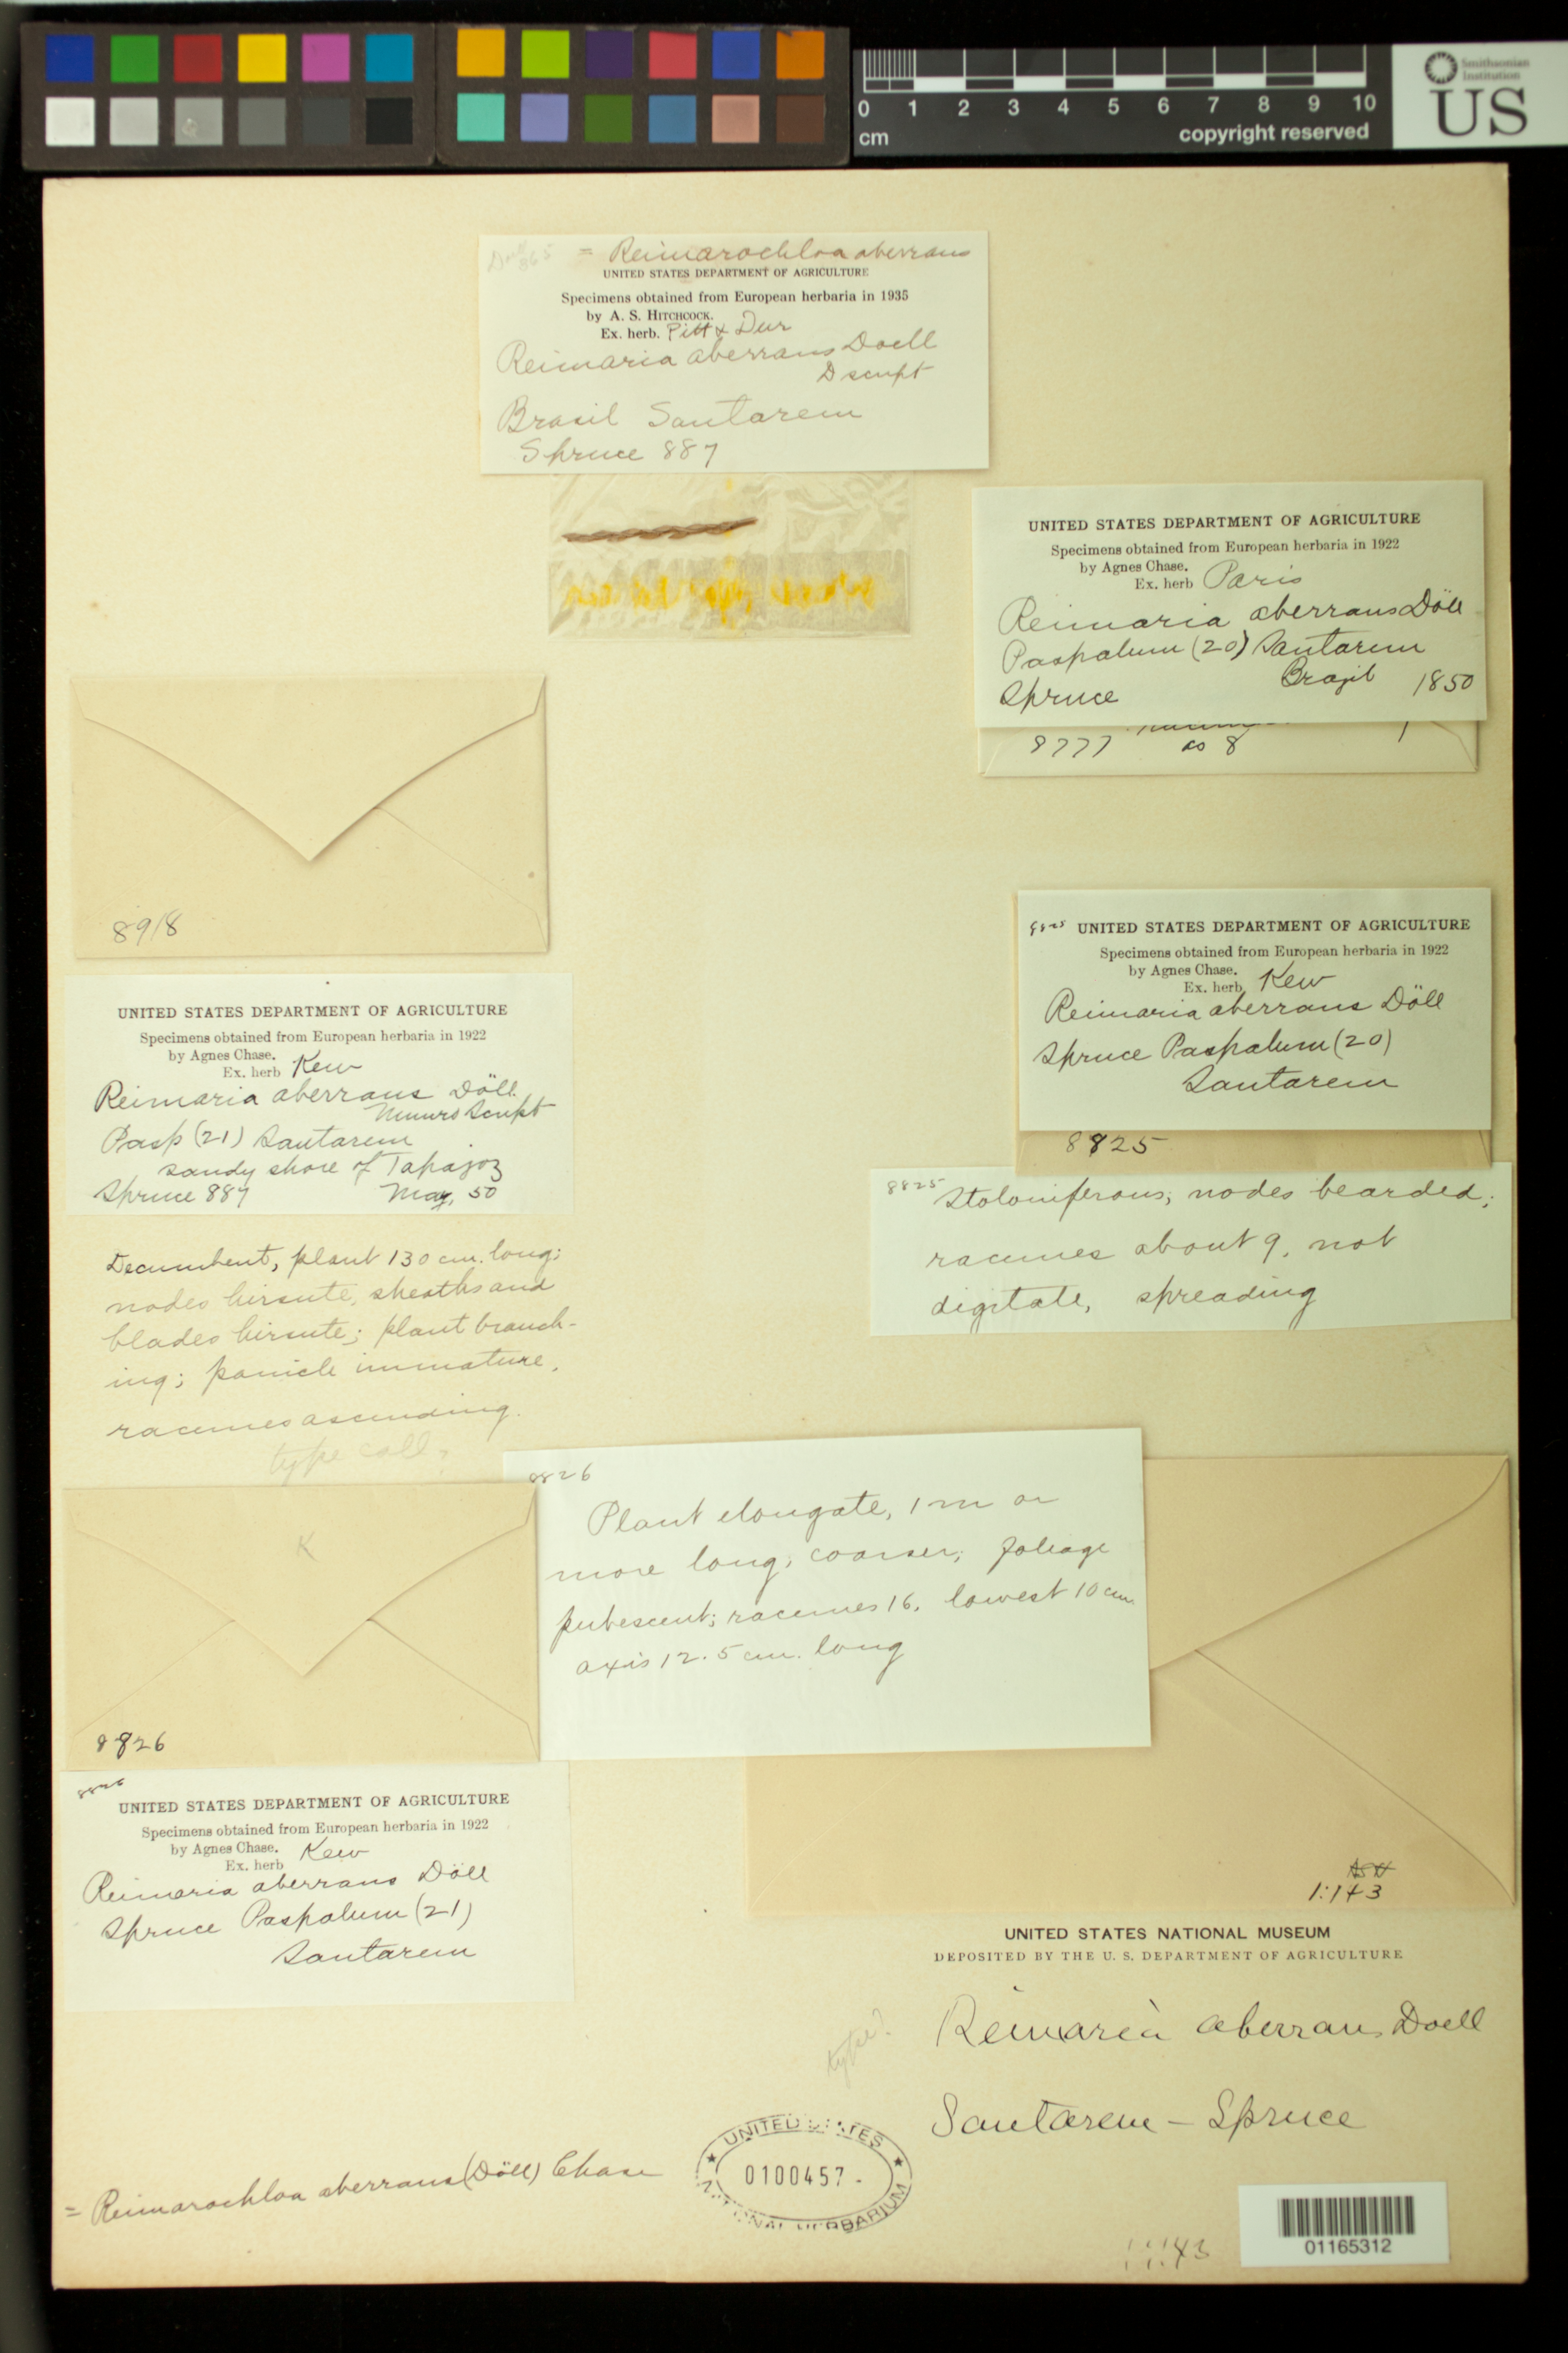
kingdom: Plantae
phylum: Tracheophyta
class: Liliopsida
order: Poales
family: Poaceae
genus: Reimaria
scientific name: Reimaria aberrans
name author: Döll in Mart.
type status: Type Collection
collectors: R. Spruce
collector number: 887 etc.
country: Brazil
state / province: Pará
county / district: Santarem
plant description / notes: Fragmentary material of multiple type specimens ex herb. Kew, ex herb. Pitt. & Dur., ex herb. Paris; unclear whether these all represent duplicates of a single collection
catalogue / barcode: US 100457